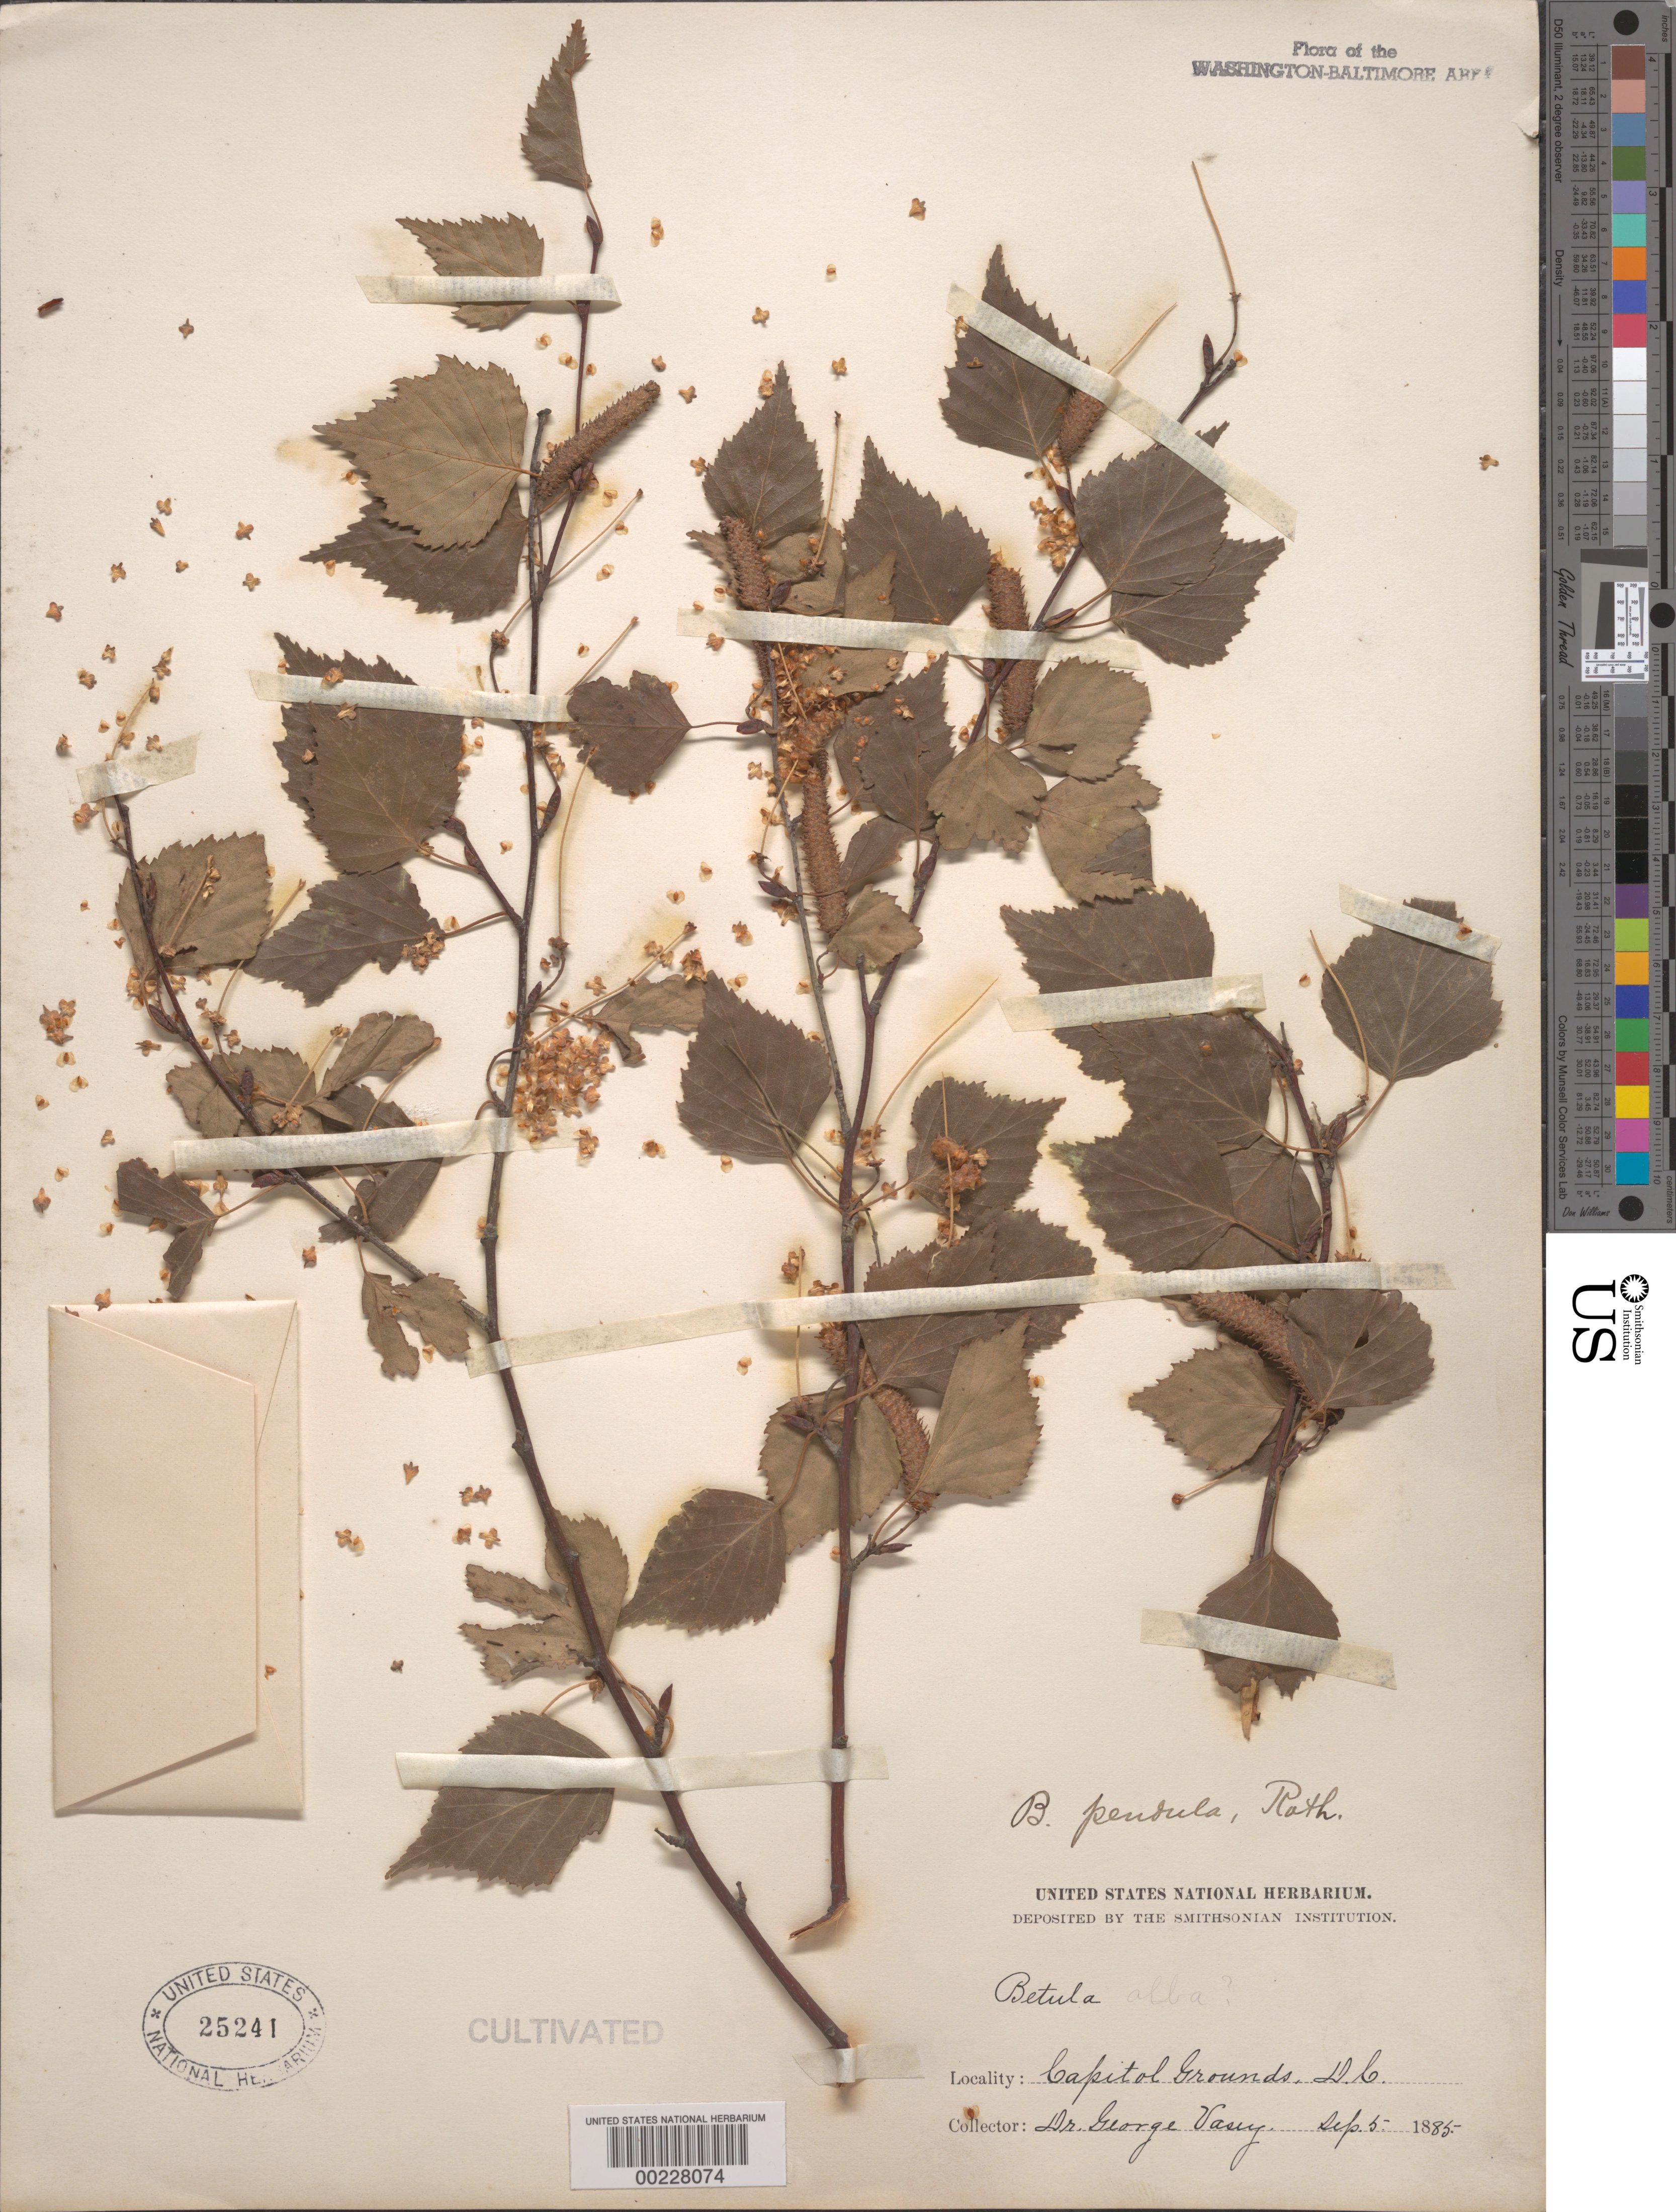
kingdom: Plantae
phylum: Tracheophyta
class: Magnoliopsida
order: Fagales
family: Betulaceae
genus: Betula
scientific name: Betula pendula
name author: Roth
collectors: G. R. Vasey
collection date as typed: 05 Sep 1885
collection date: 1885-09-05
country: United States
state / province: District of Columbia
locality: Capitol grounds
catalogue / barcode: US 252416